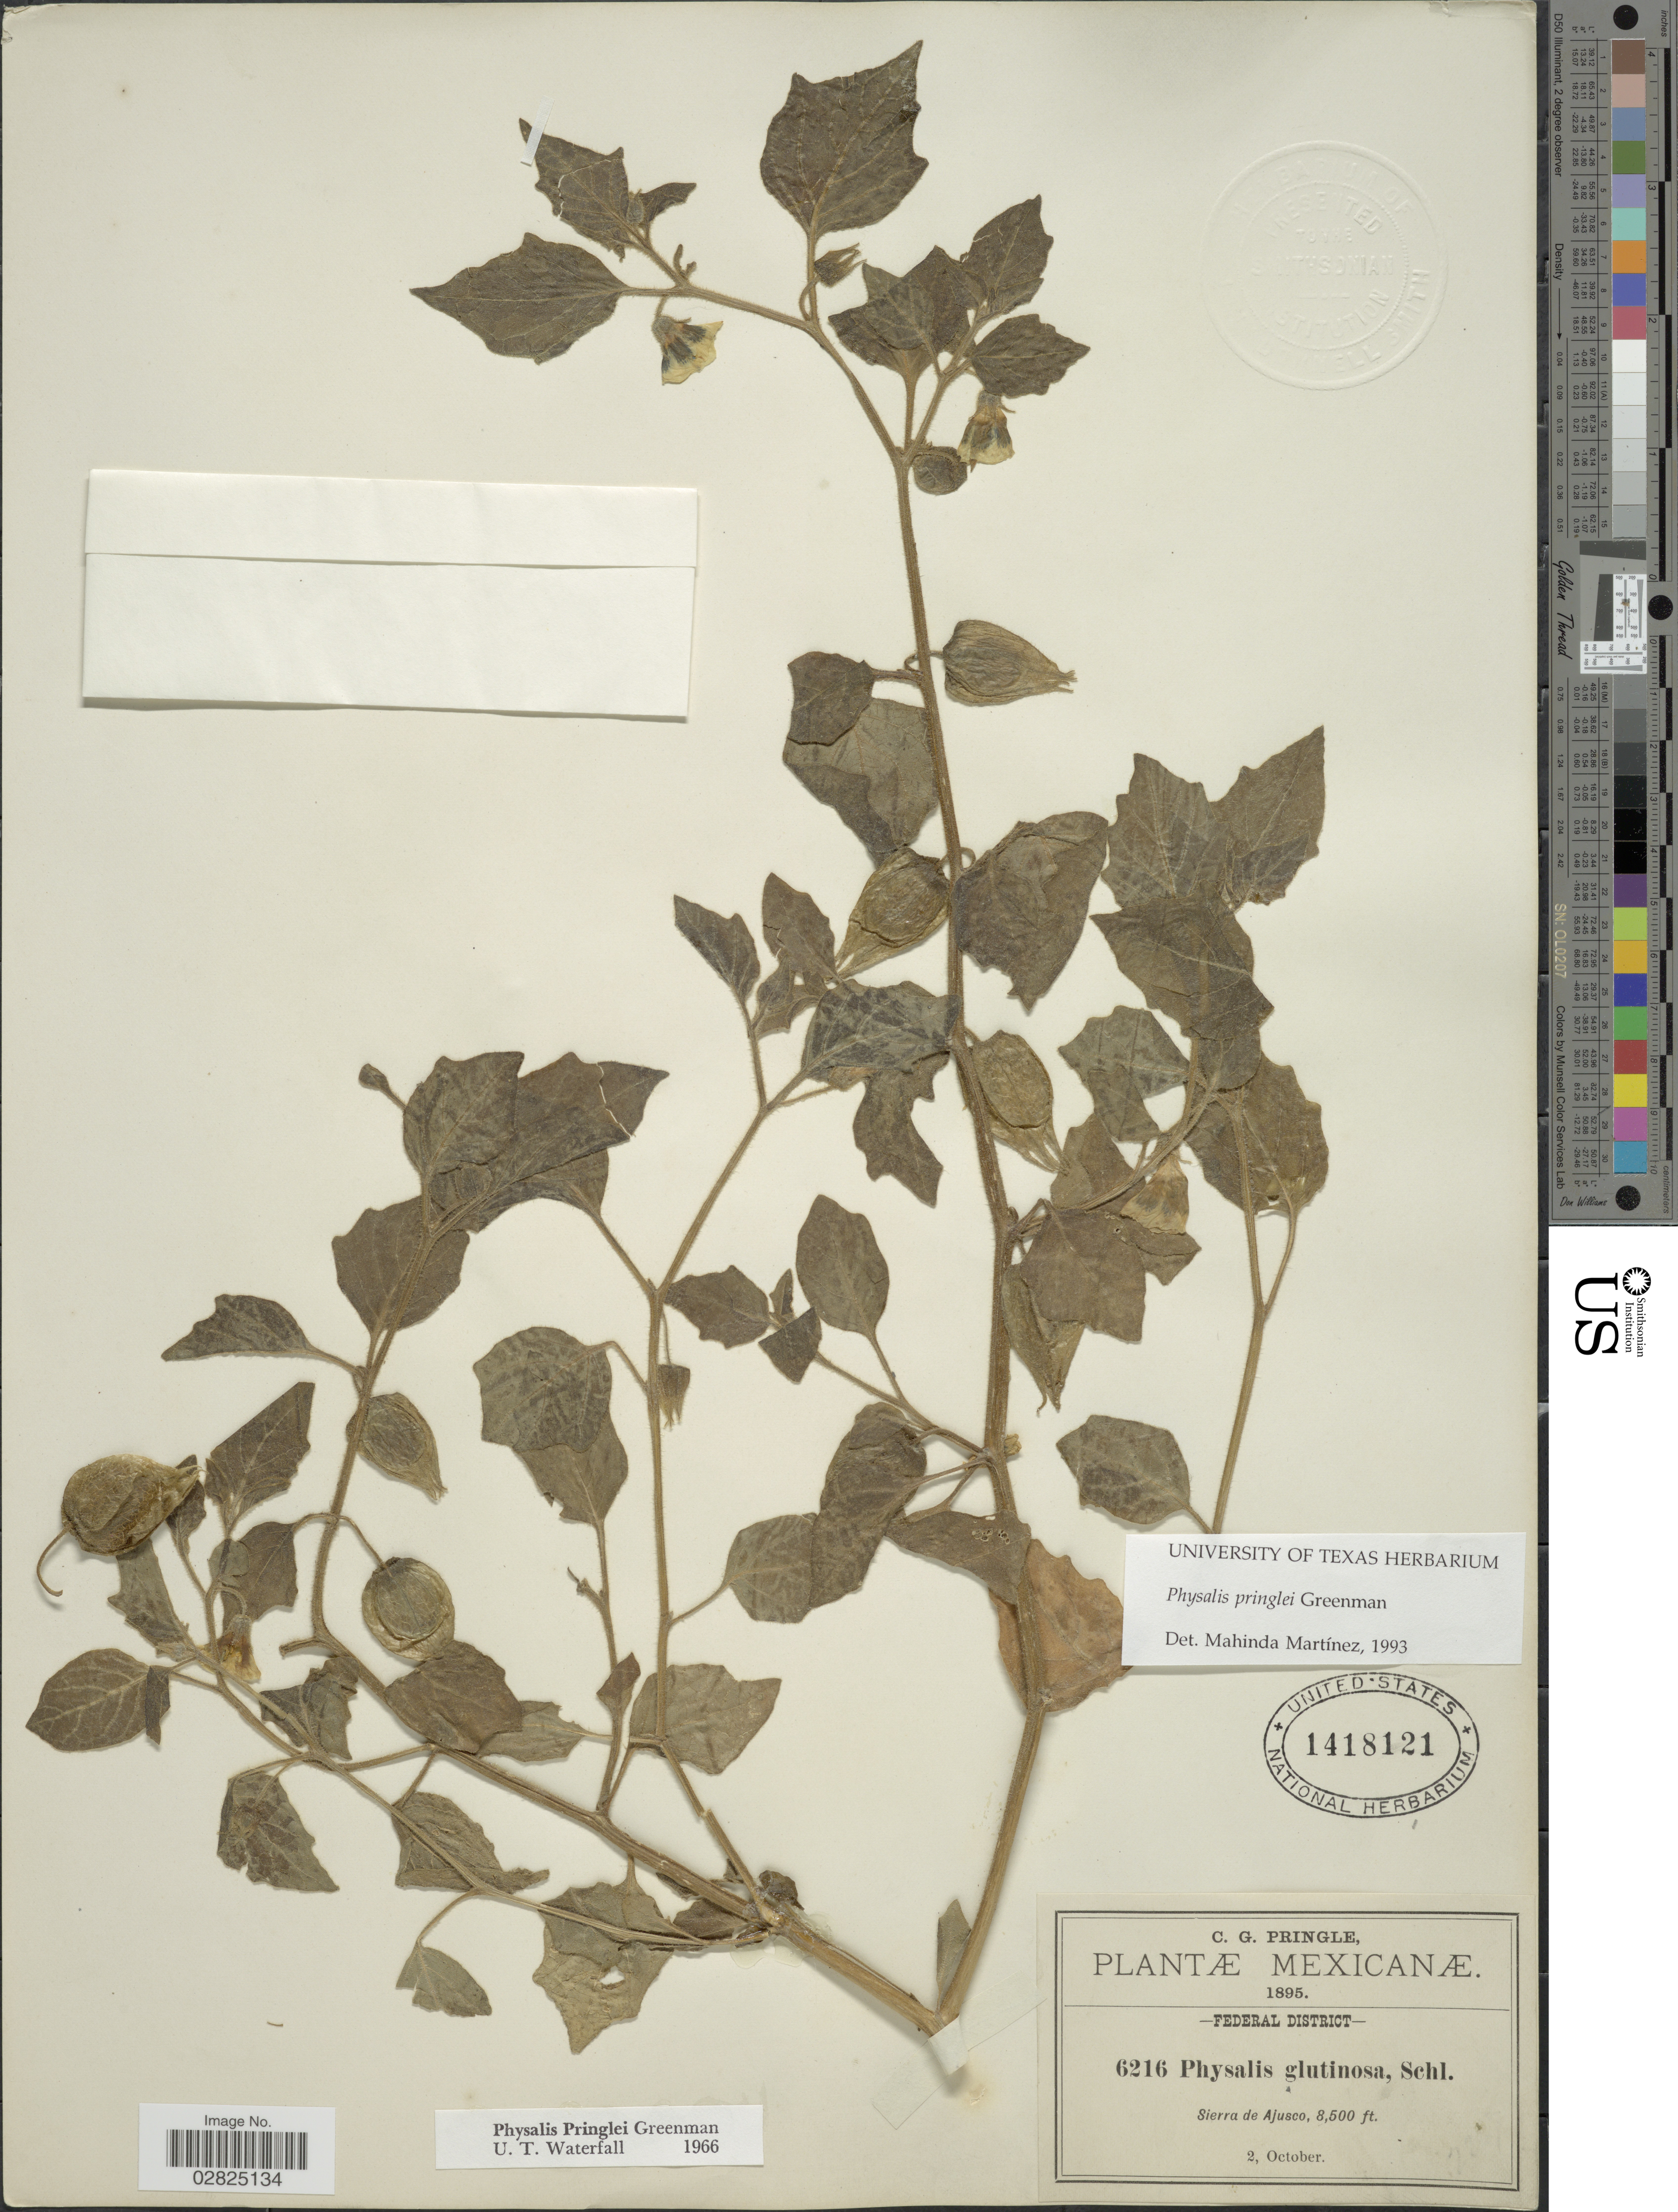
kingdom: Plantae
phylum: Tracheophyta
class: Magnoliopsida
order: Solanales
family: Solanaceae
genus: Physalis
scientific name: Physalis pringlei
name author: Greenm.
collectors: C. G. Pringle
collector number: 6216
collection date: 1895-10-02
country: Mexico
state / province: Distrito Federal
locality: Sierra de Ajusco.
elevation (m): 2591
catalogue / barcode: US 1418121